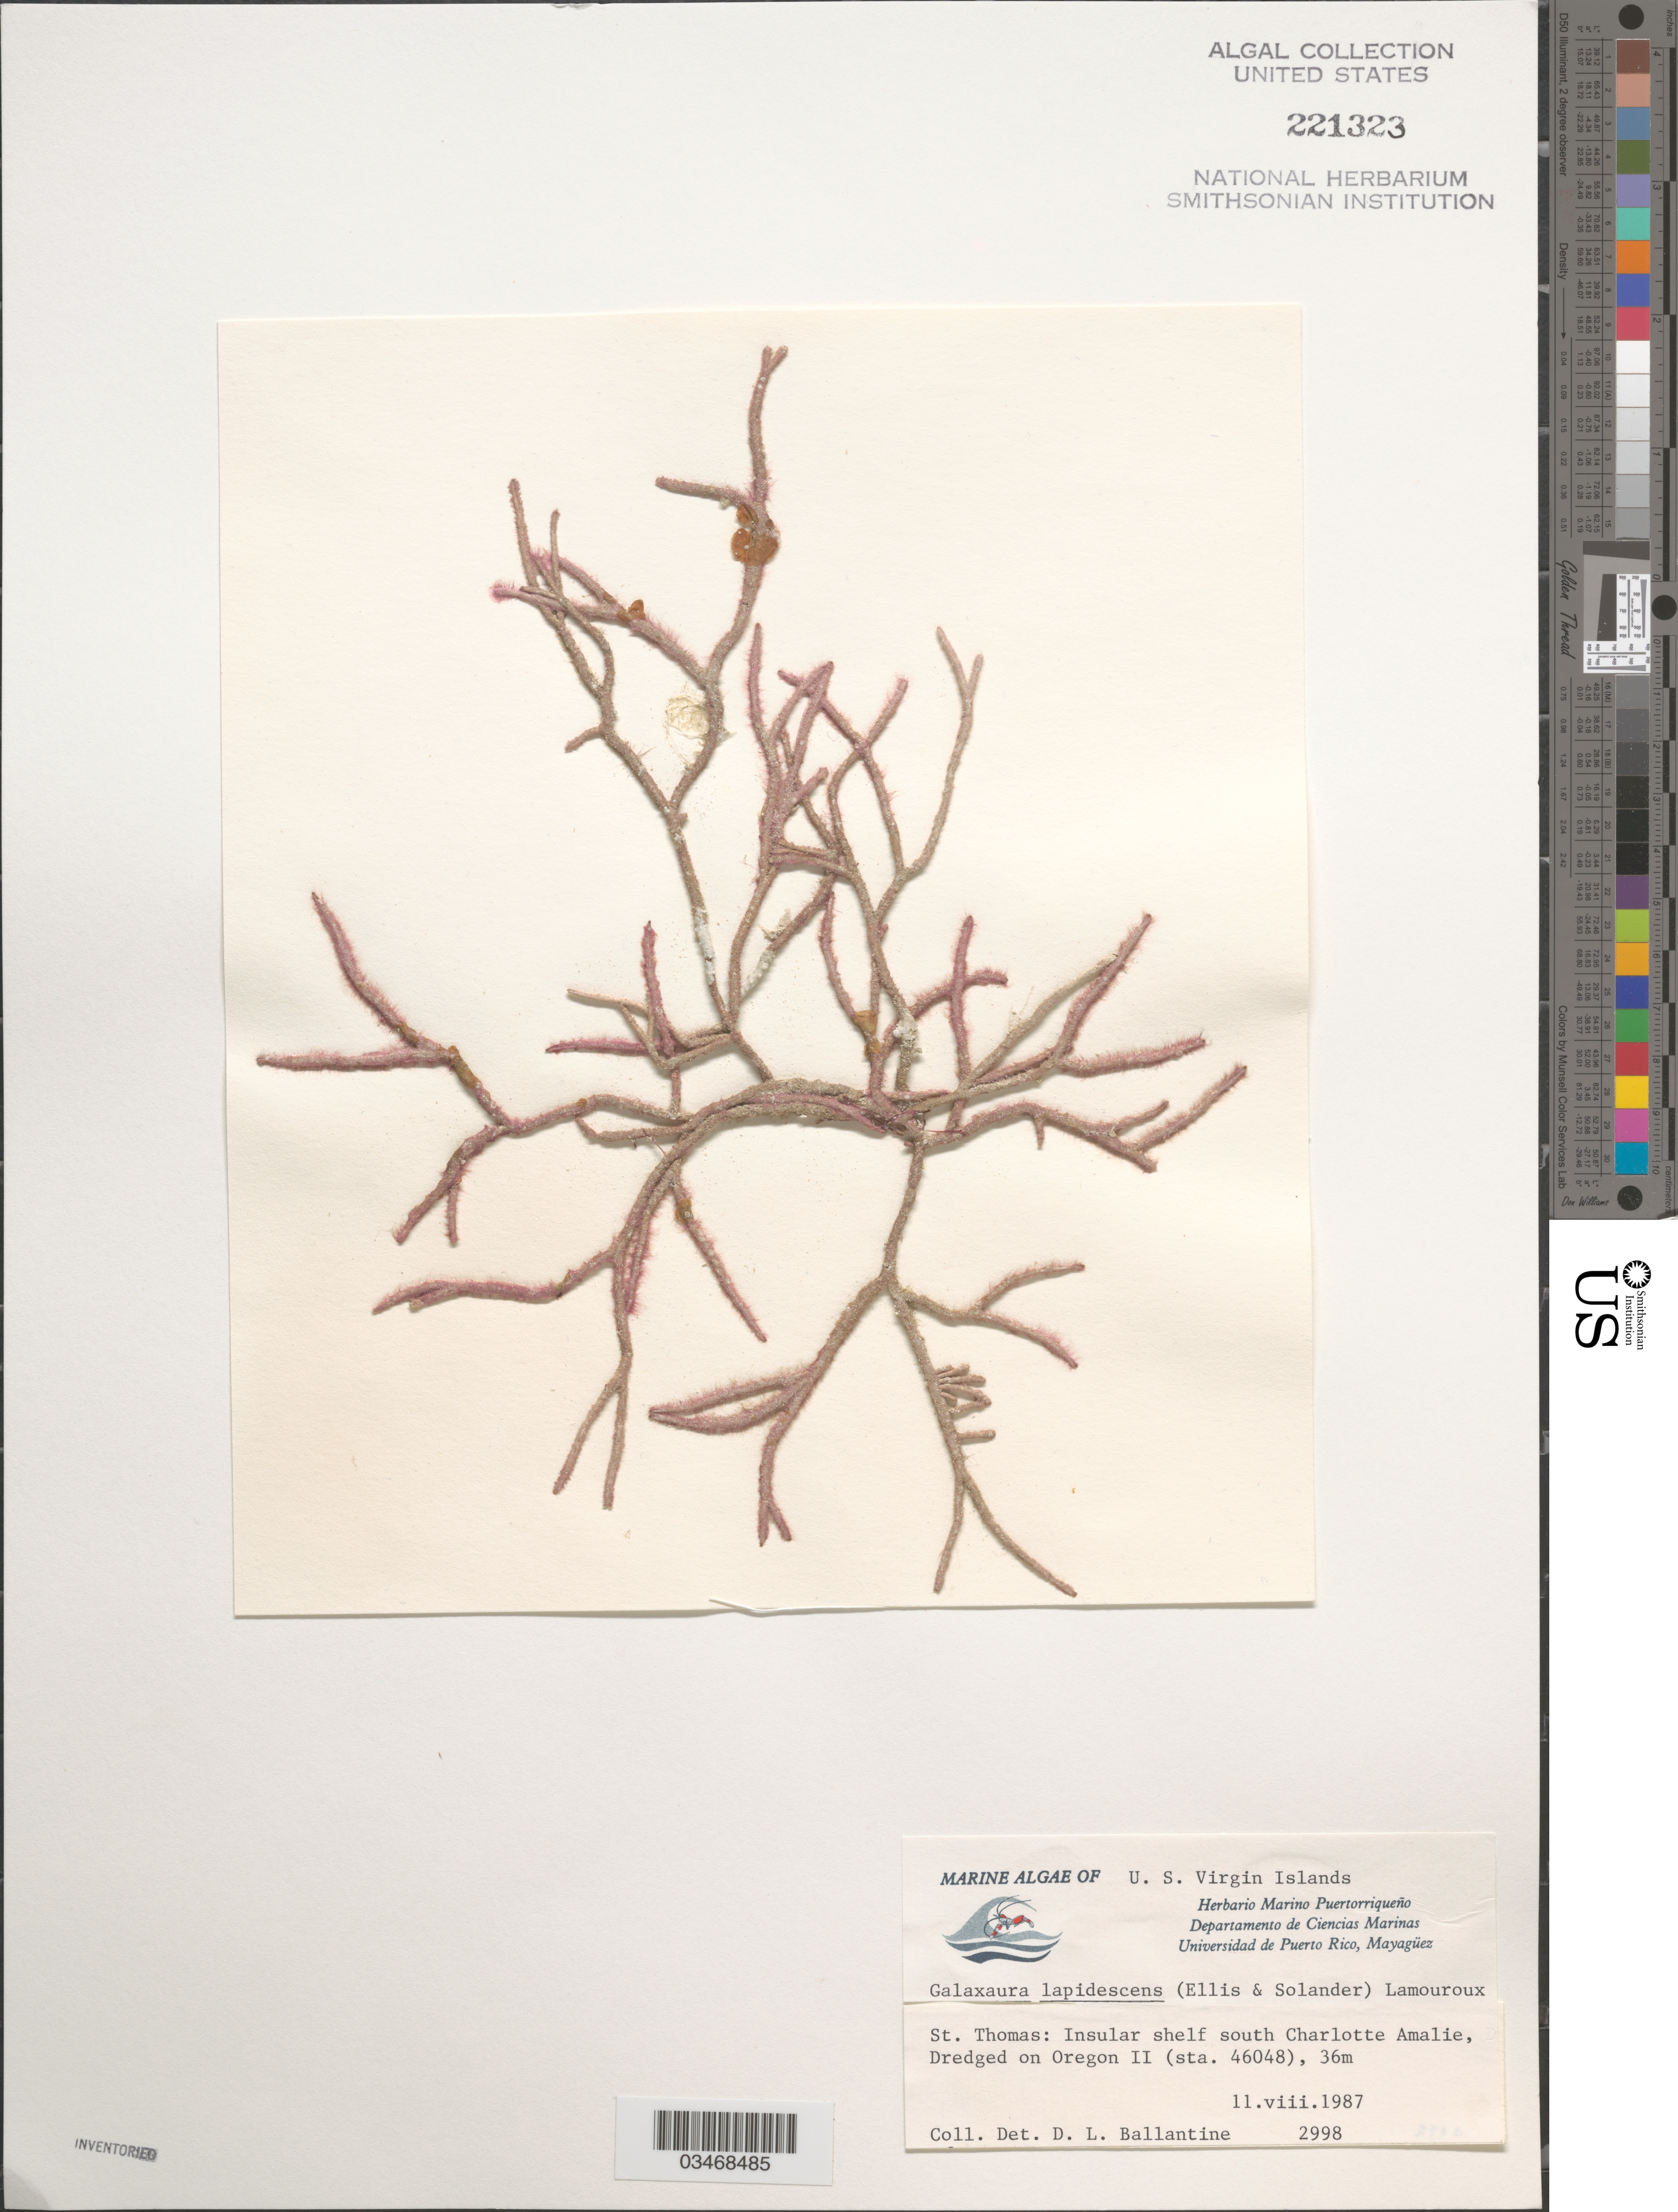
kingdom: Plantae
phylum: Rhodophyta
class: Florideophyceae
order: Nemaliales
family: Galaxauraceae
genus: Galaxaura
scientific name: Galaxaura rugosa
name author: (Ellis & Sol.) J.V.Lamouroux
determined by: Algae name updating Project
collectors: D.L. Ballantine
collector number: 2998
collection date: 1987-08-11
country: U.S. Virgin Islands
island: St. Thomas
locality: Insular shelf south Charlotte Amalie. Dredged on Oregon II (sta. 46048)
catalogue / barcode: US 221323